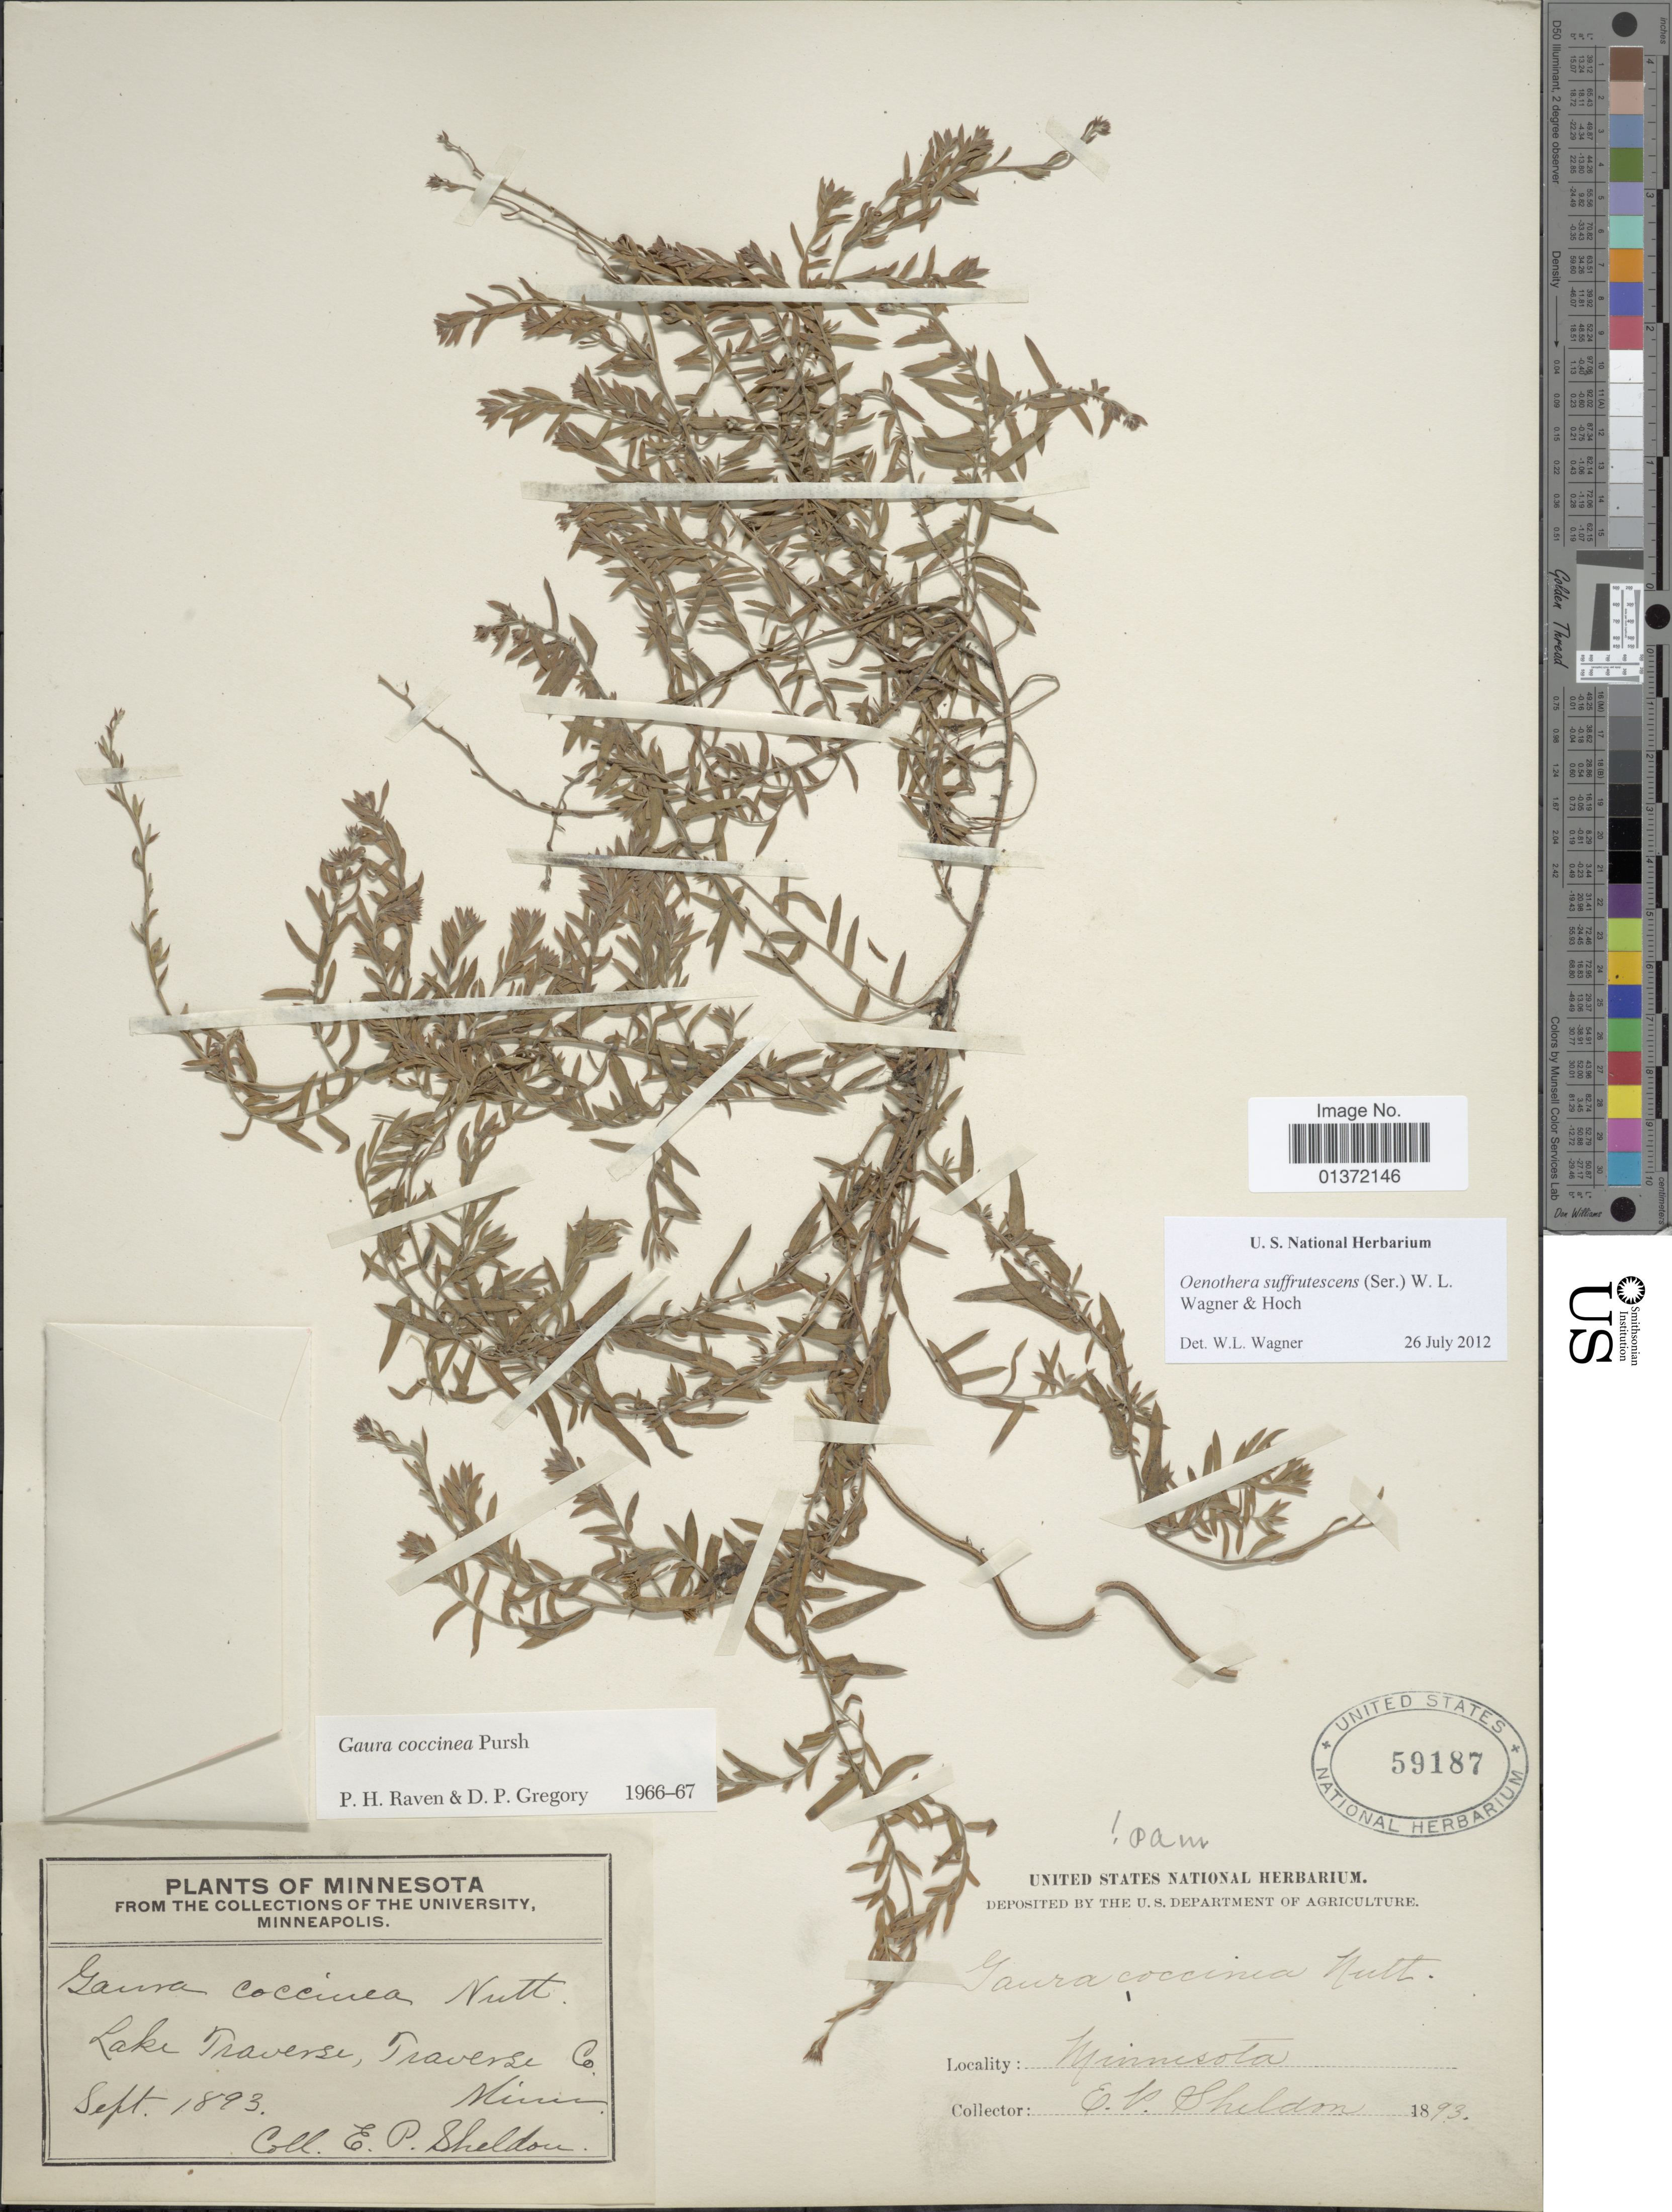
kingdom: Plantae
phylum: Tracheophyta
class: Magnoliopsida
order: Myrtales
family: Onagraceae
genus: Oenothera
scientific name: Oenothera suffrutescens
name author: (Ser.) W.L. Wagner & Hoch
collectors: E. P. Sheldon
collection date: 1893-09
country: United States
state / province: Minnesota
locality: Lake Traverse, Traverse Co.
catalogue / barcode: US 59187